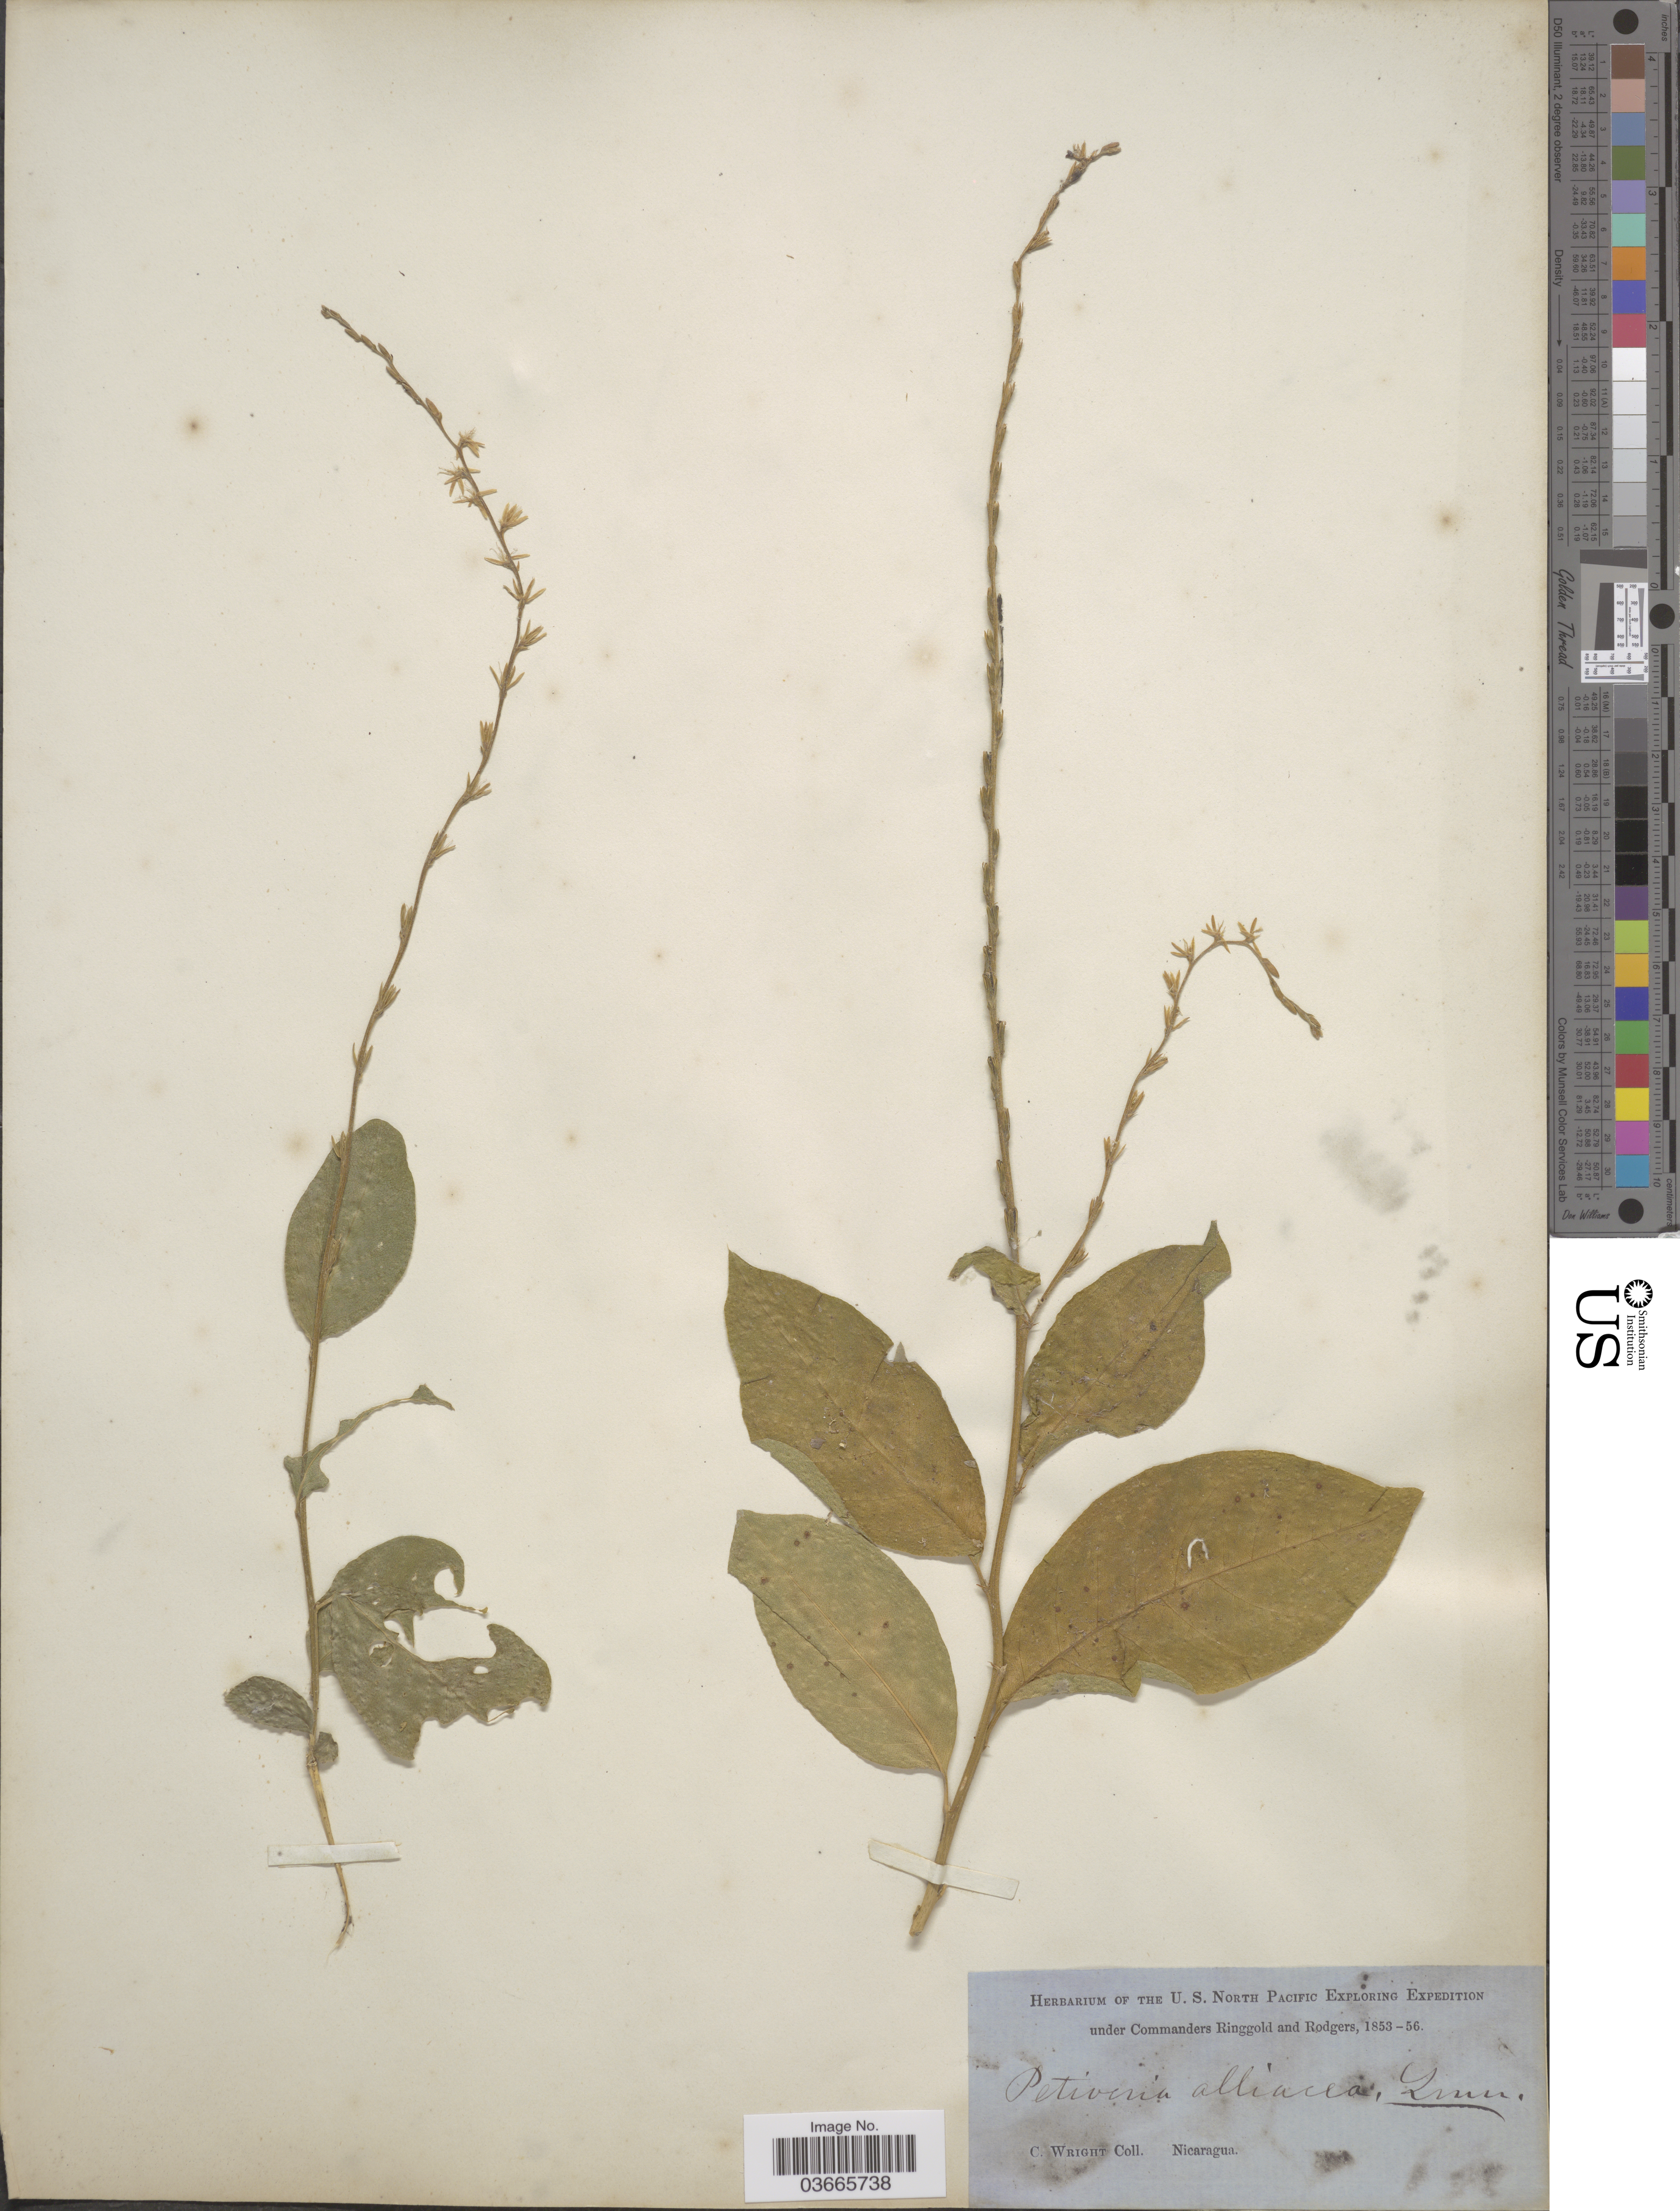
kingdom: Plantae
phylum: Tracheophyta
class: Magnoliopsida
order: Caryophyllales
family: Phytolaccaceae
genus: Petiveria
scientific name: Petiveria alliacea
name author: L.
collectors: C. Wright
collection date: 1853/1856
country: Nicaragua